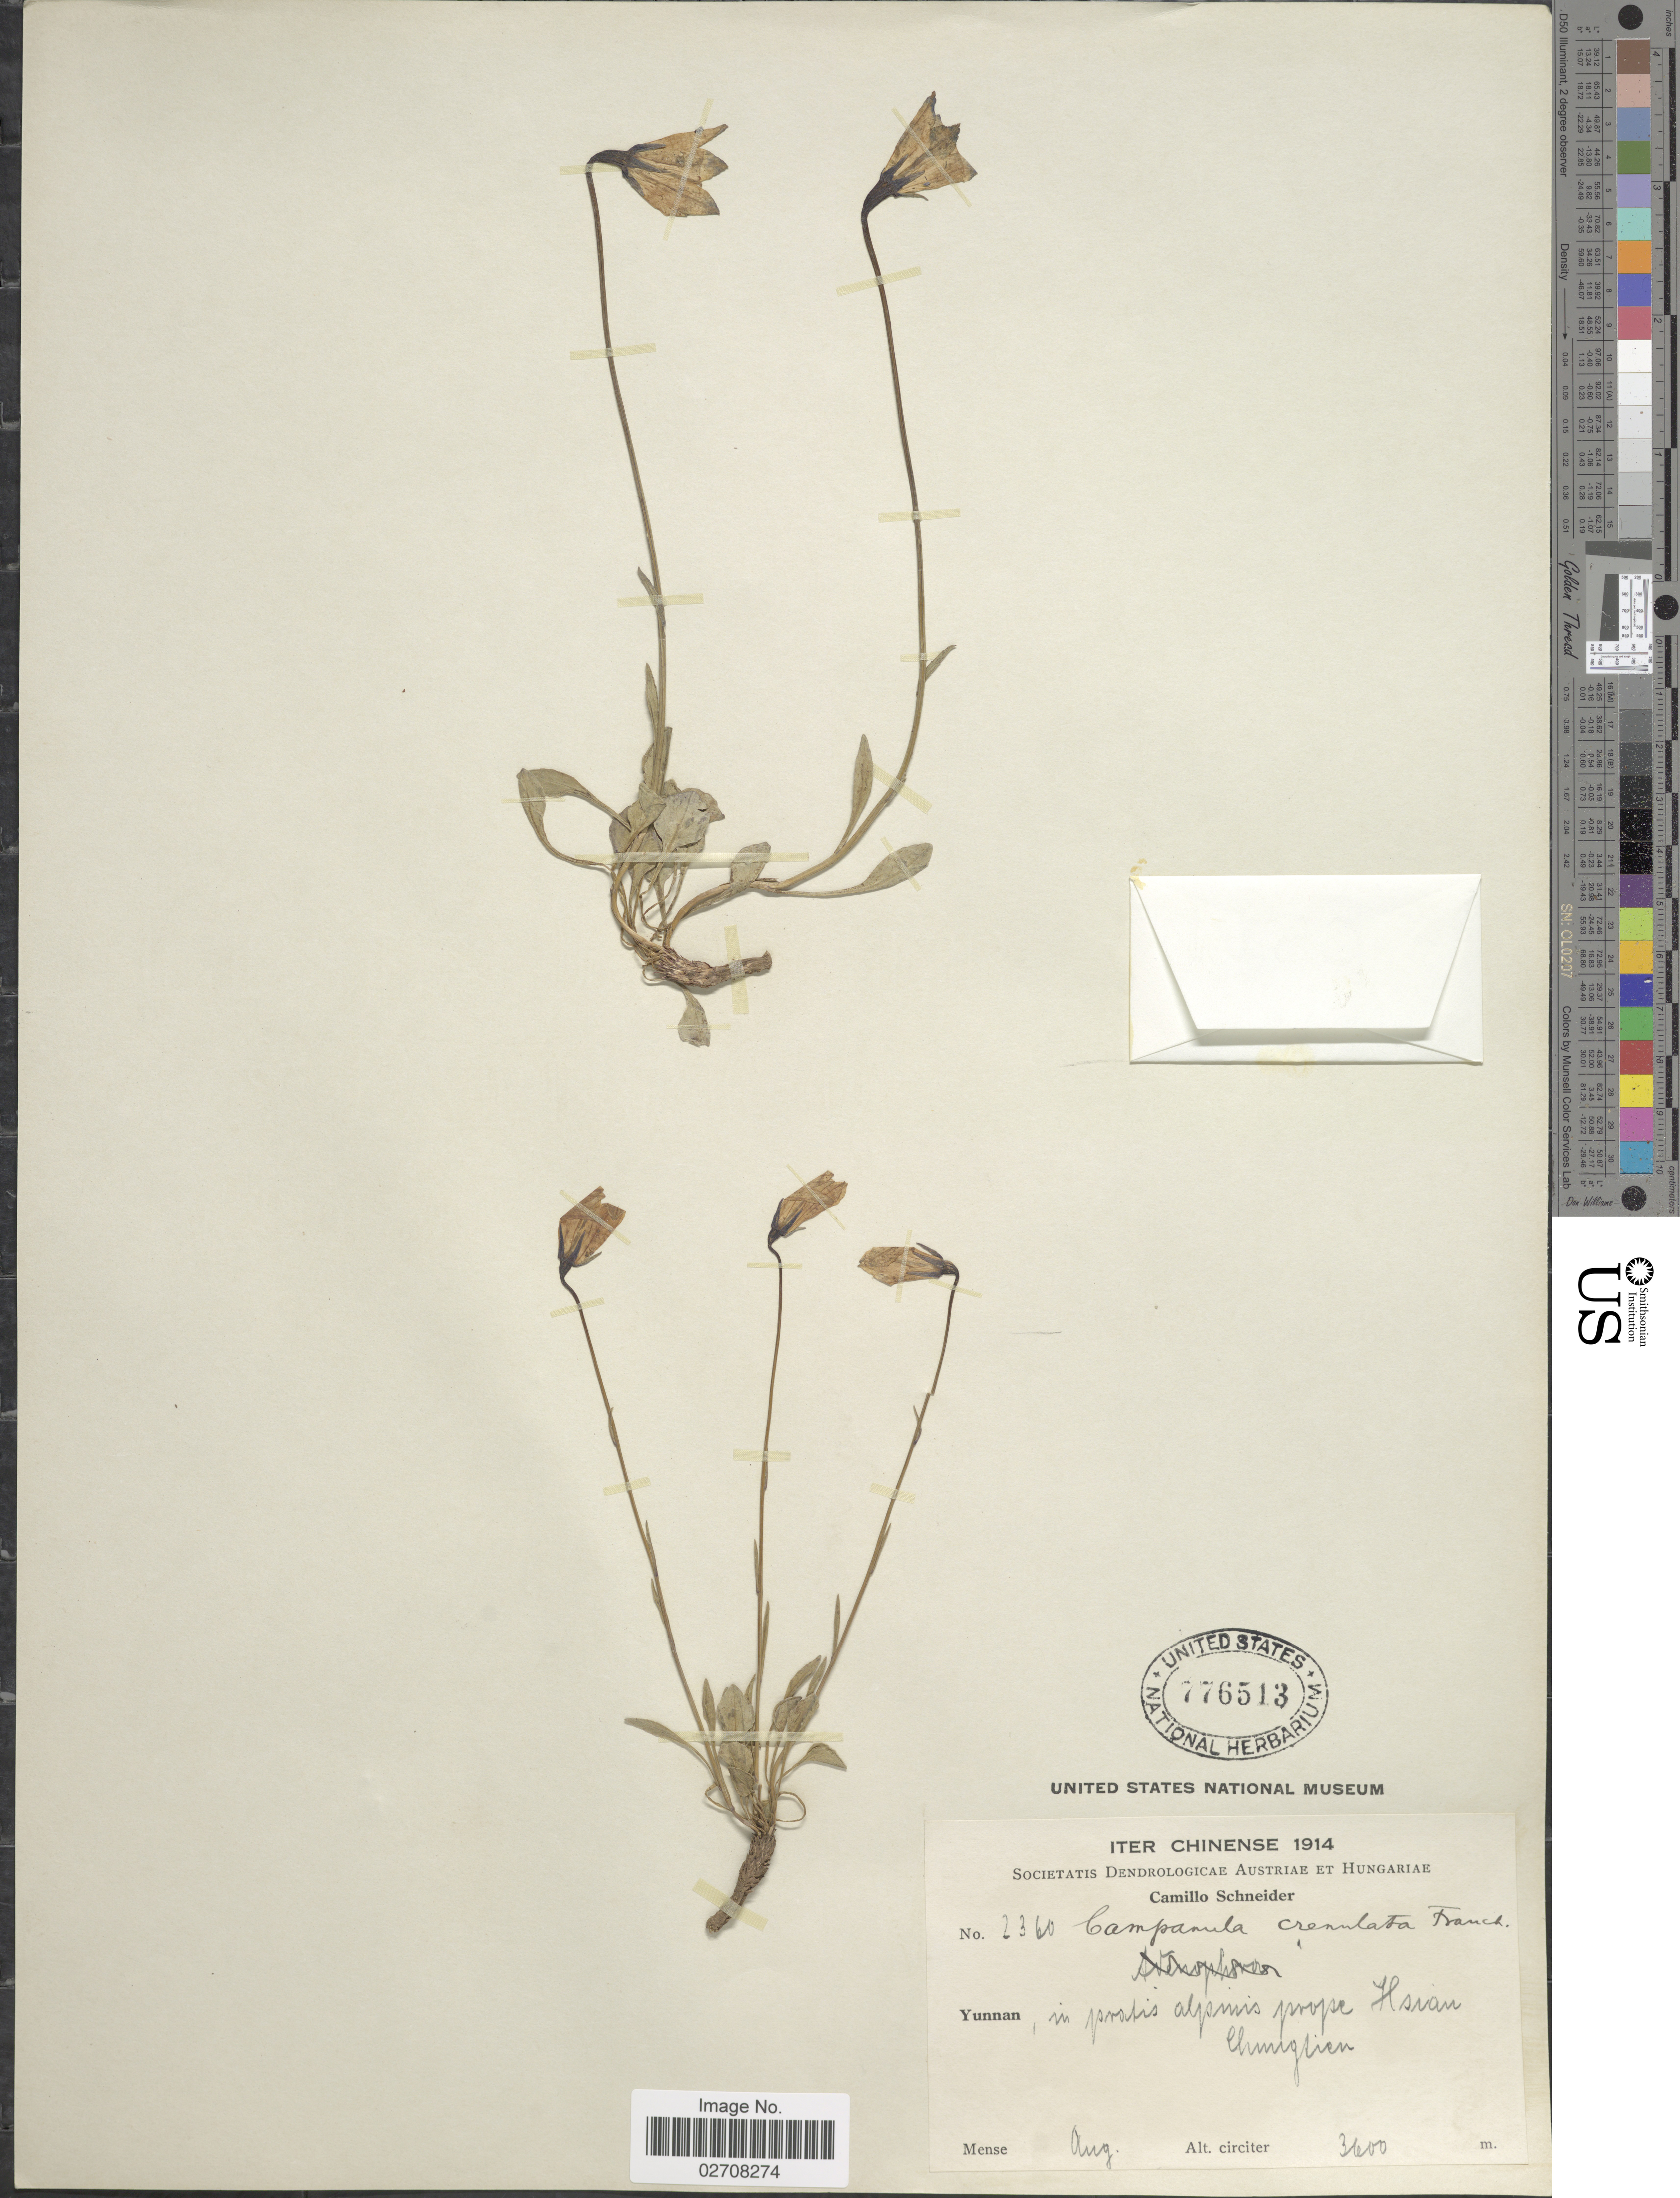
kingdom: Plantae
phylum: Tracheophyta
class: Magnoliopsida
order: Asterales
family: Campanulaceae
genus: Campanula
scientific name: Campanula crenulata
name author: Franch.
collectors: C. K. Schneider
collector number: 2360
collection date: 1914-08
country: China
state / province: Yunnan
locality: In pratis alpinis prope Hsian Chungtien.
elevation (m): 3600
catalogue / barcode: US 776513